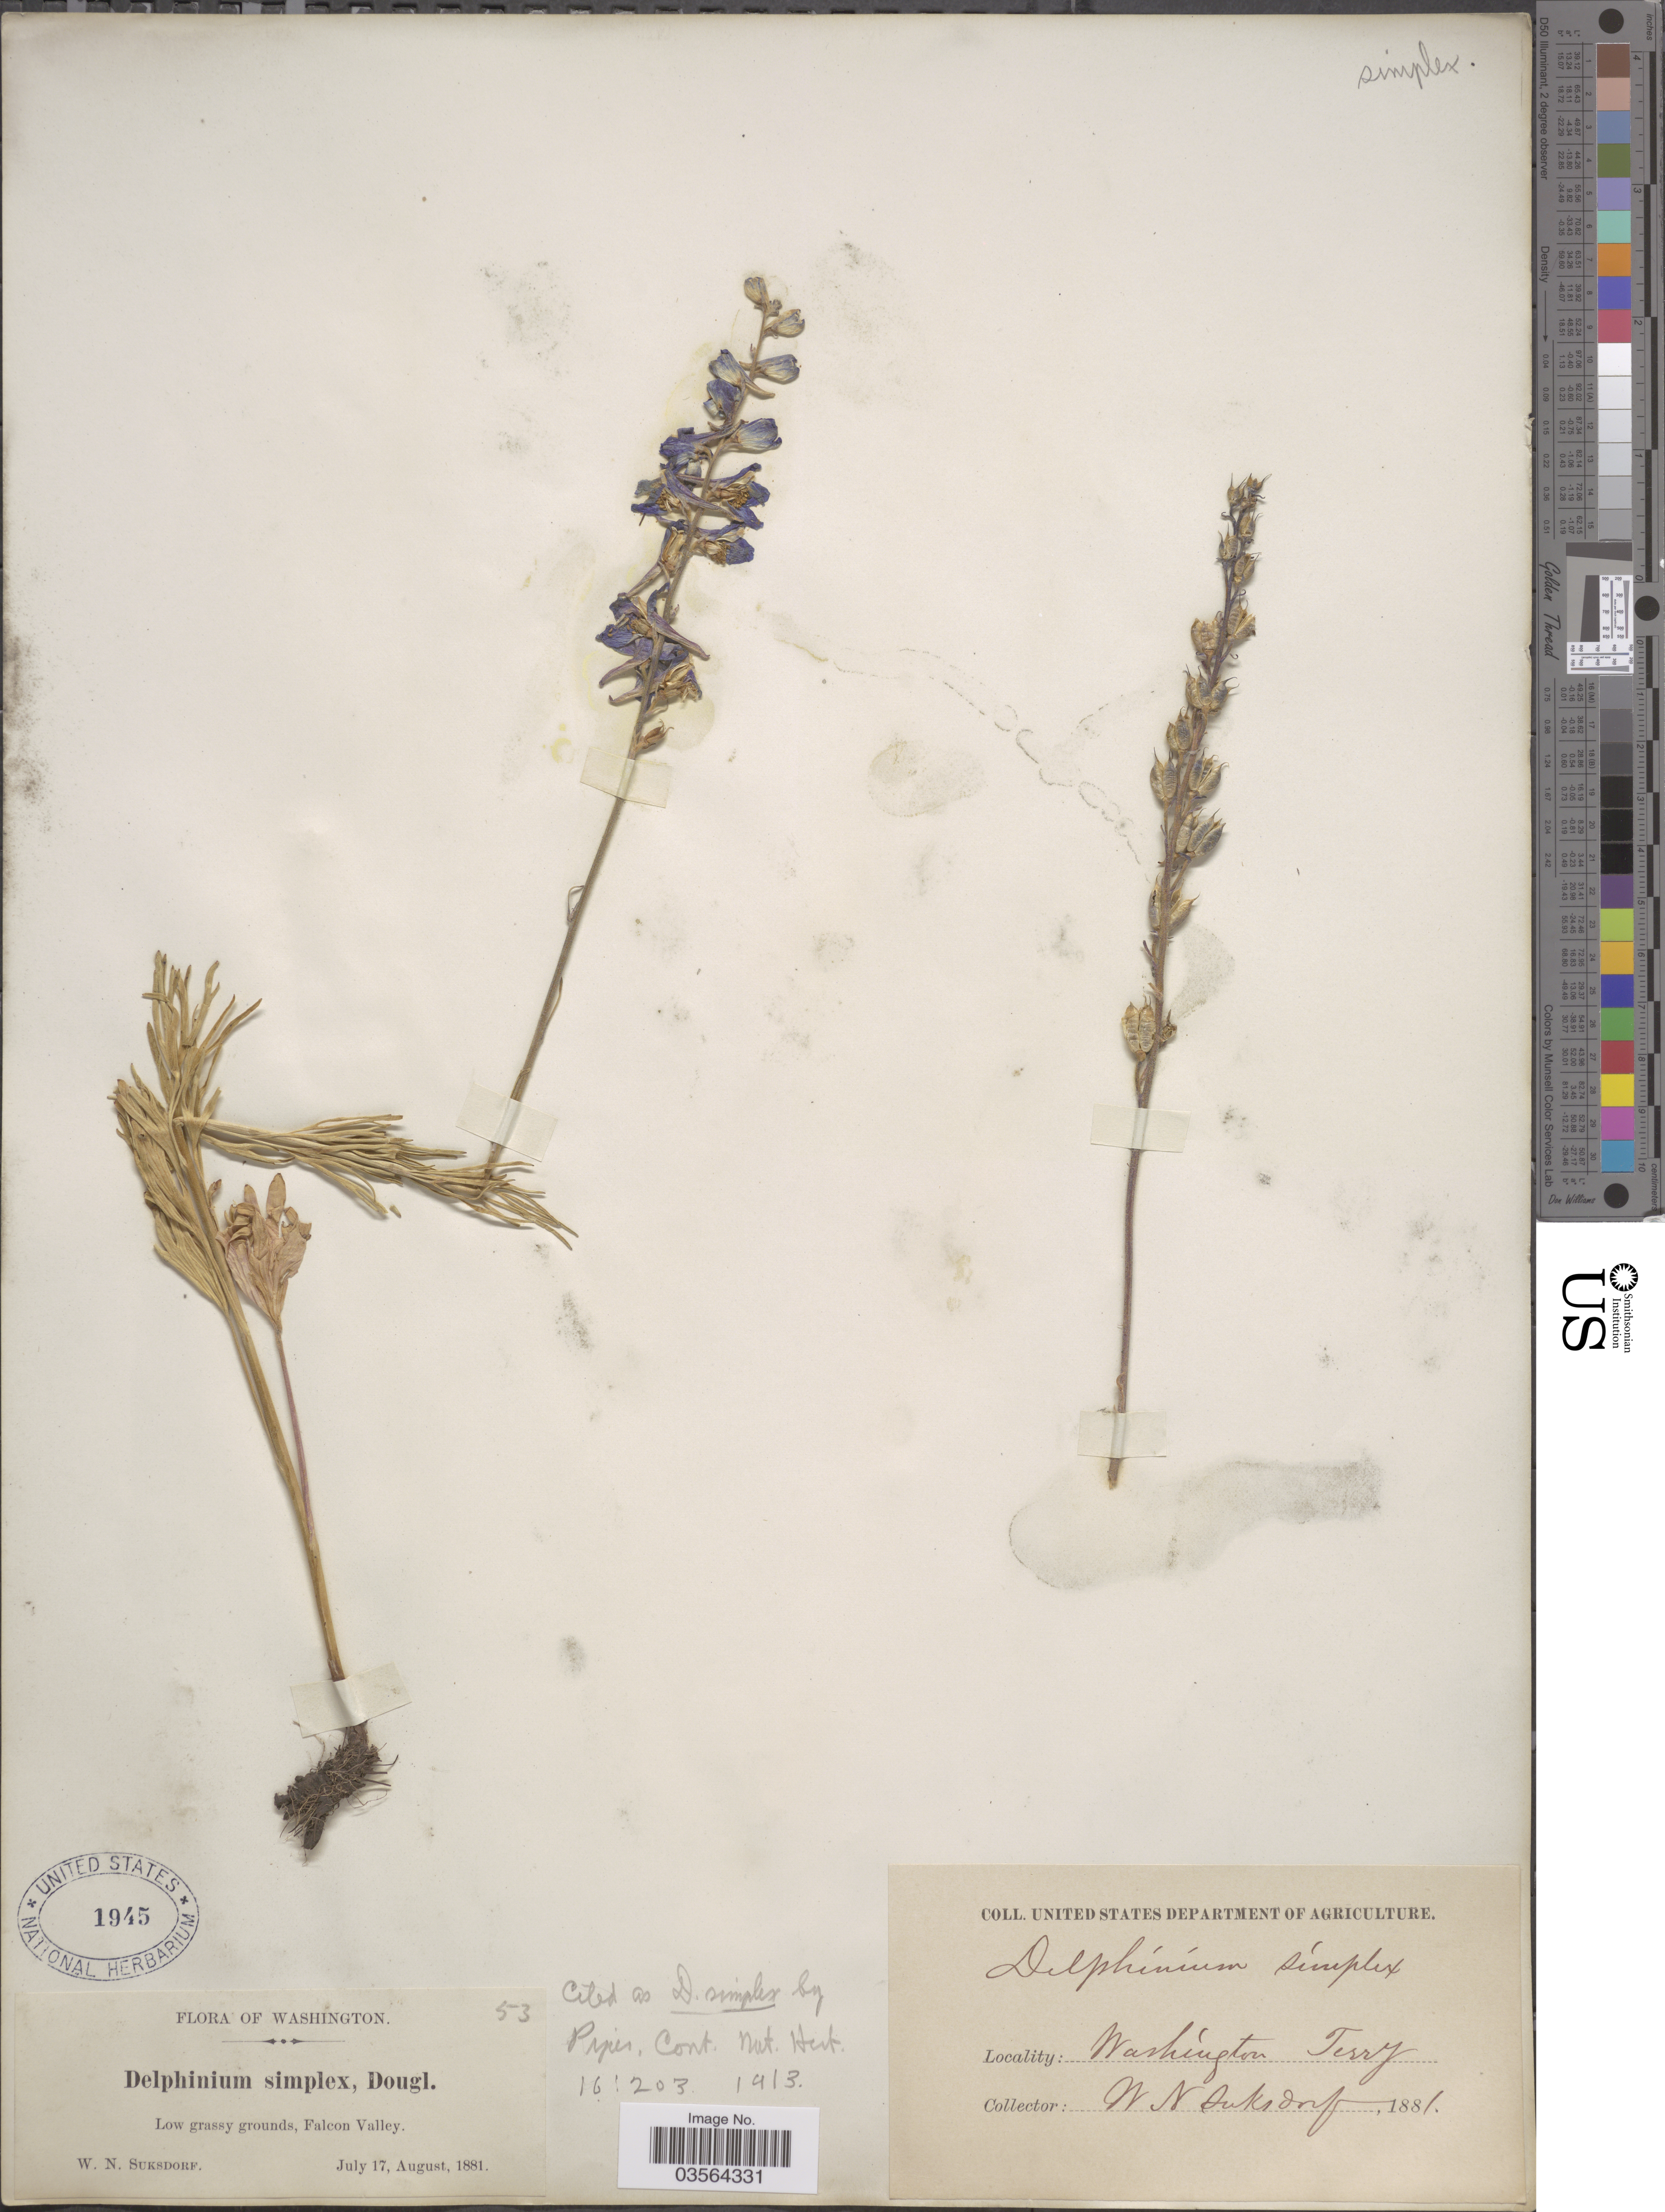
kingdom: Plantae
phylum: Tracheophyta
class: Magnoliopsida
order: Ranunculales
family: Ranunculaceae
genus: Delphinium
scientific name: Delphinium sp.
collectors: W. N. Suksdorf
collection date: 1881-07-17/1881-08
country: United States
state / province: Washington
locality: Falcon Valley.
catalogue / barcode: US 1945